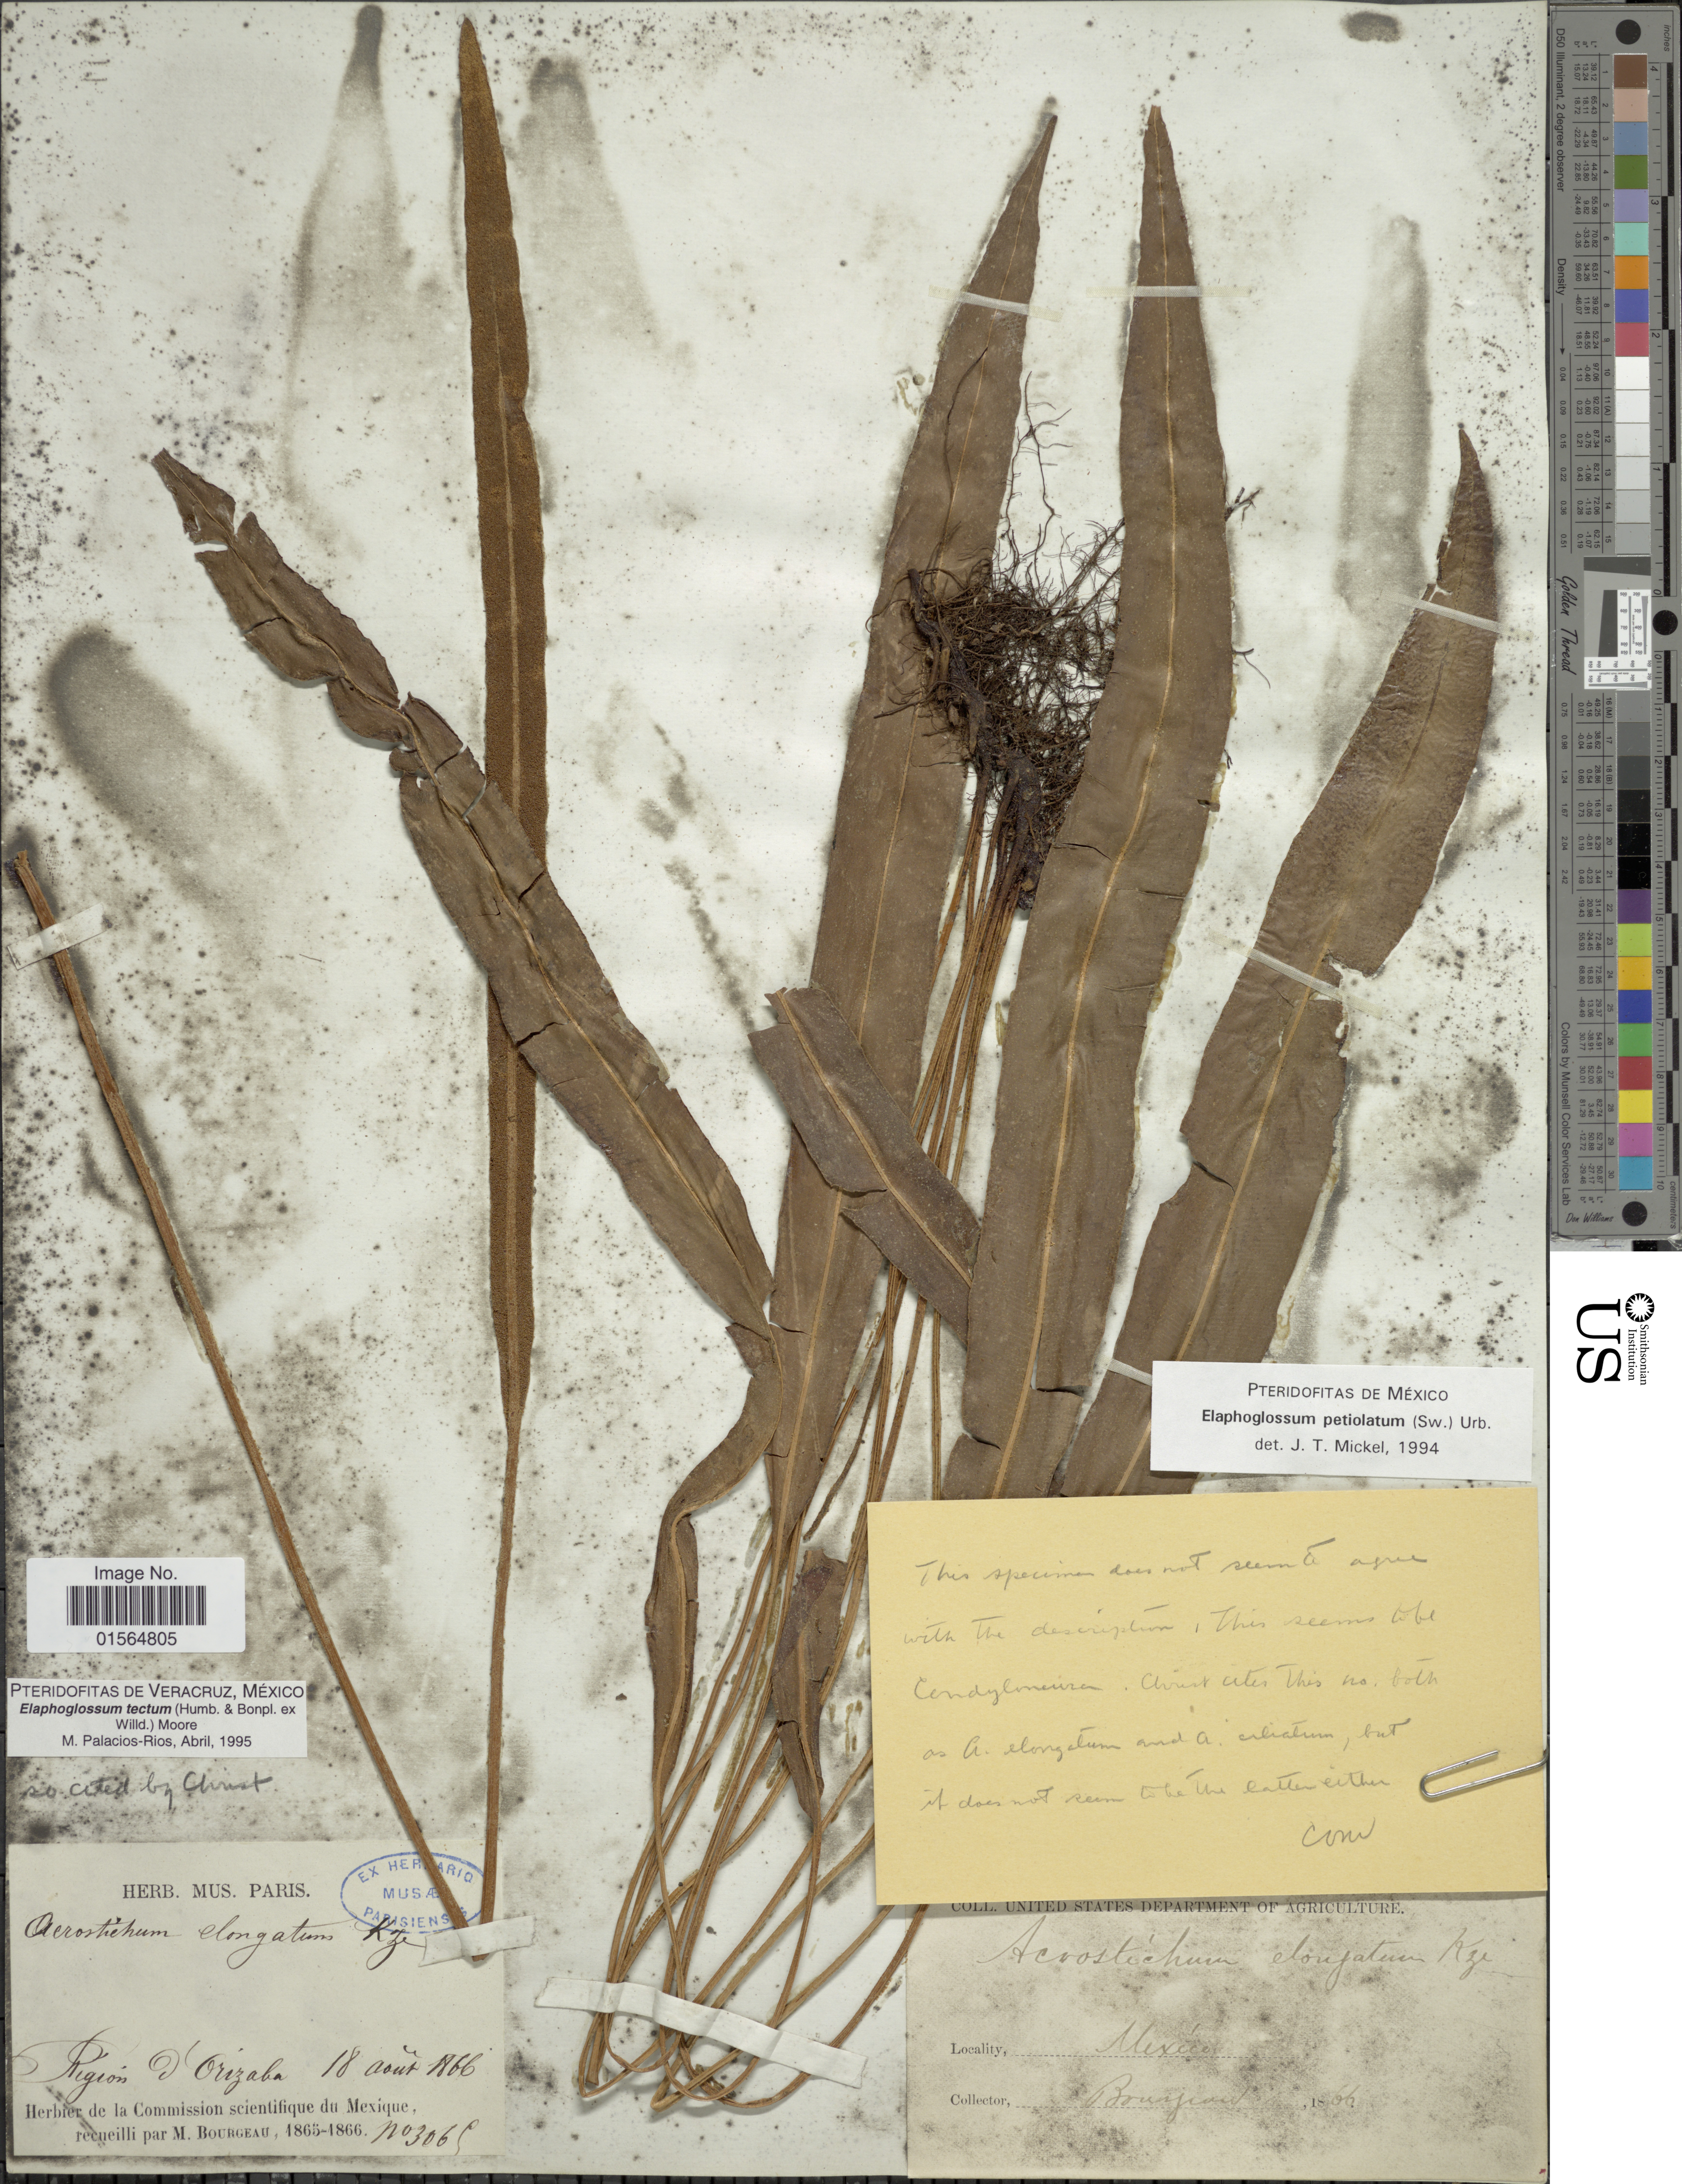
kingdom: Plantae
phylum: Tracheophyta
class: Polypodiopsida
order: Polypodiales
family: Dryopteridaceae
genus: Elaphoglossum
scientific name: Elaphoglossum petiolatum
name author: (Sw.) Urb.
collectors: M. Borgeau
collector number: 3065*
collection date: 1866-08-18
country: Mexico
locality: Region D' Orizaba